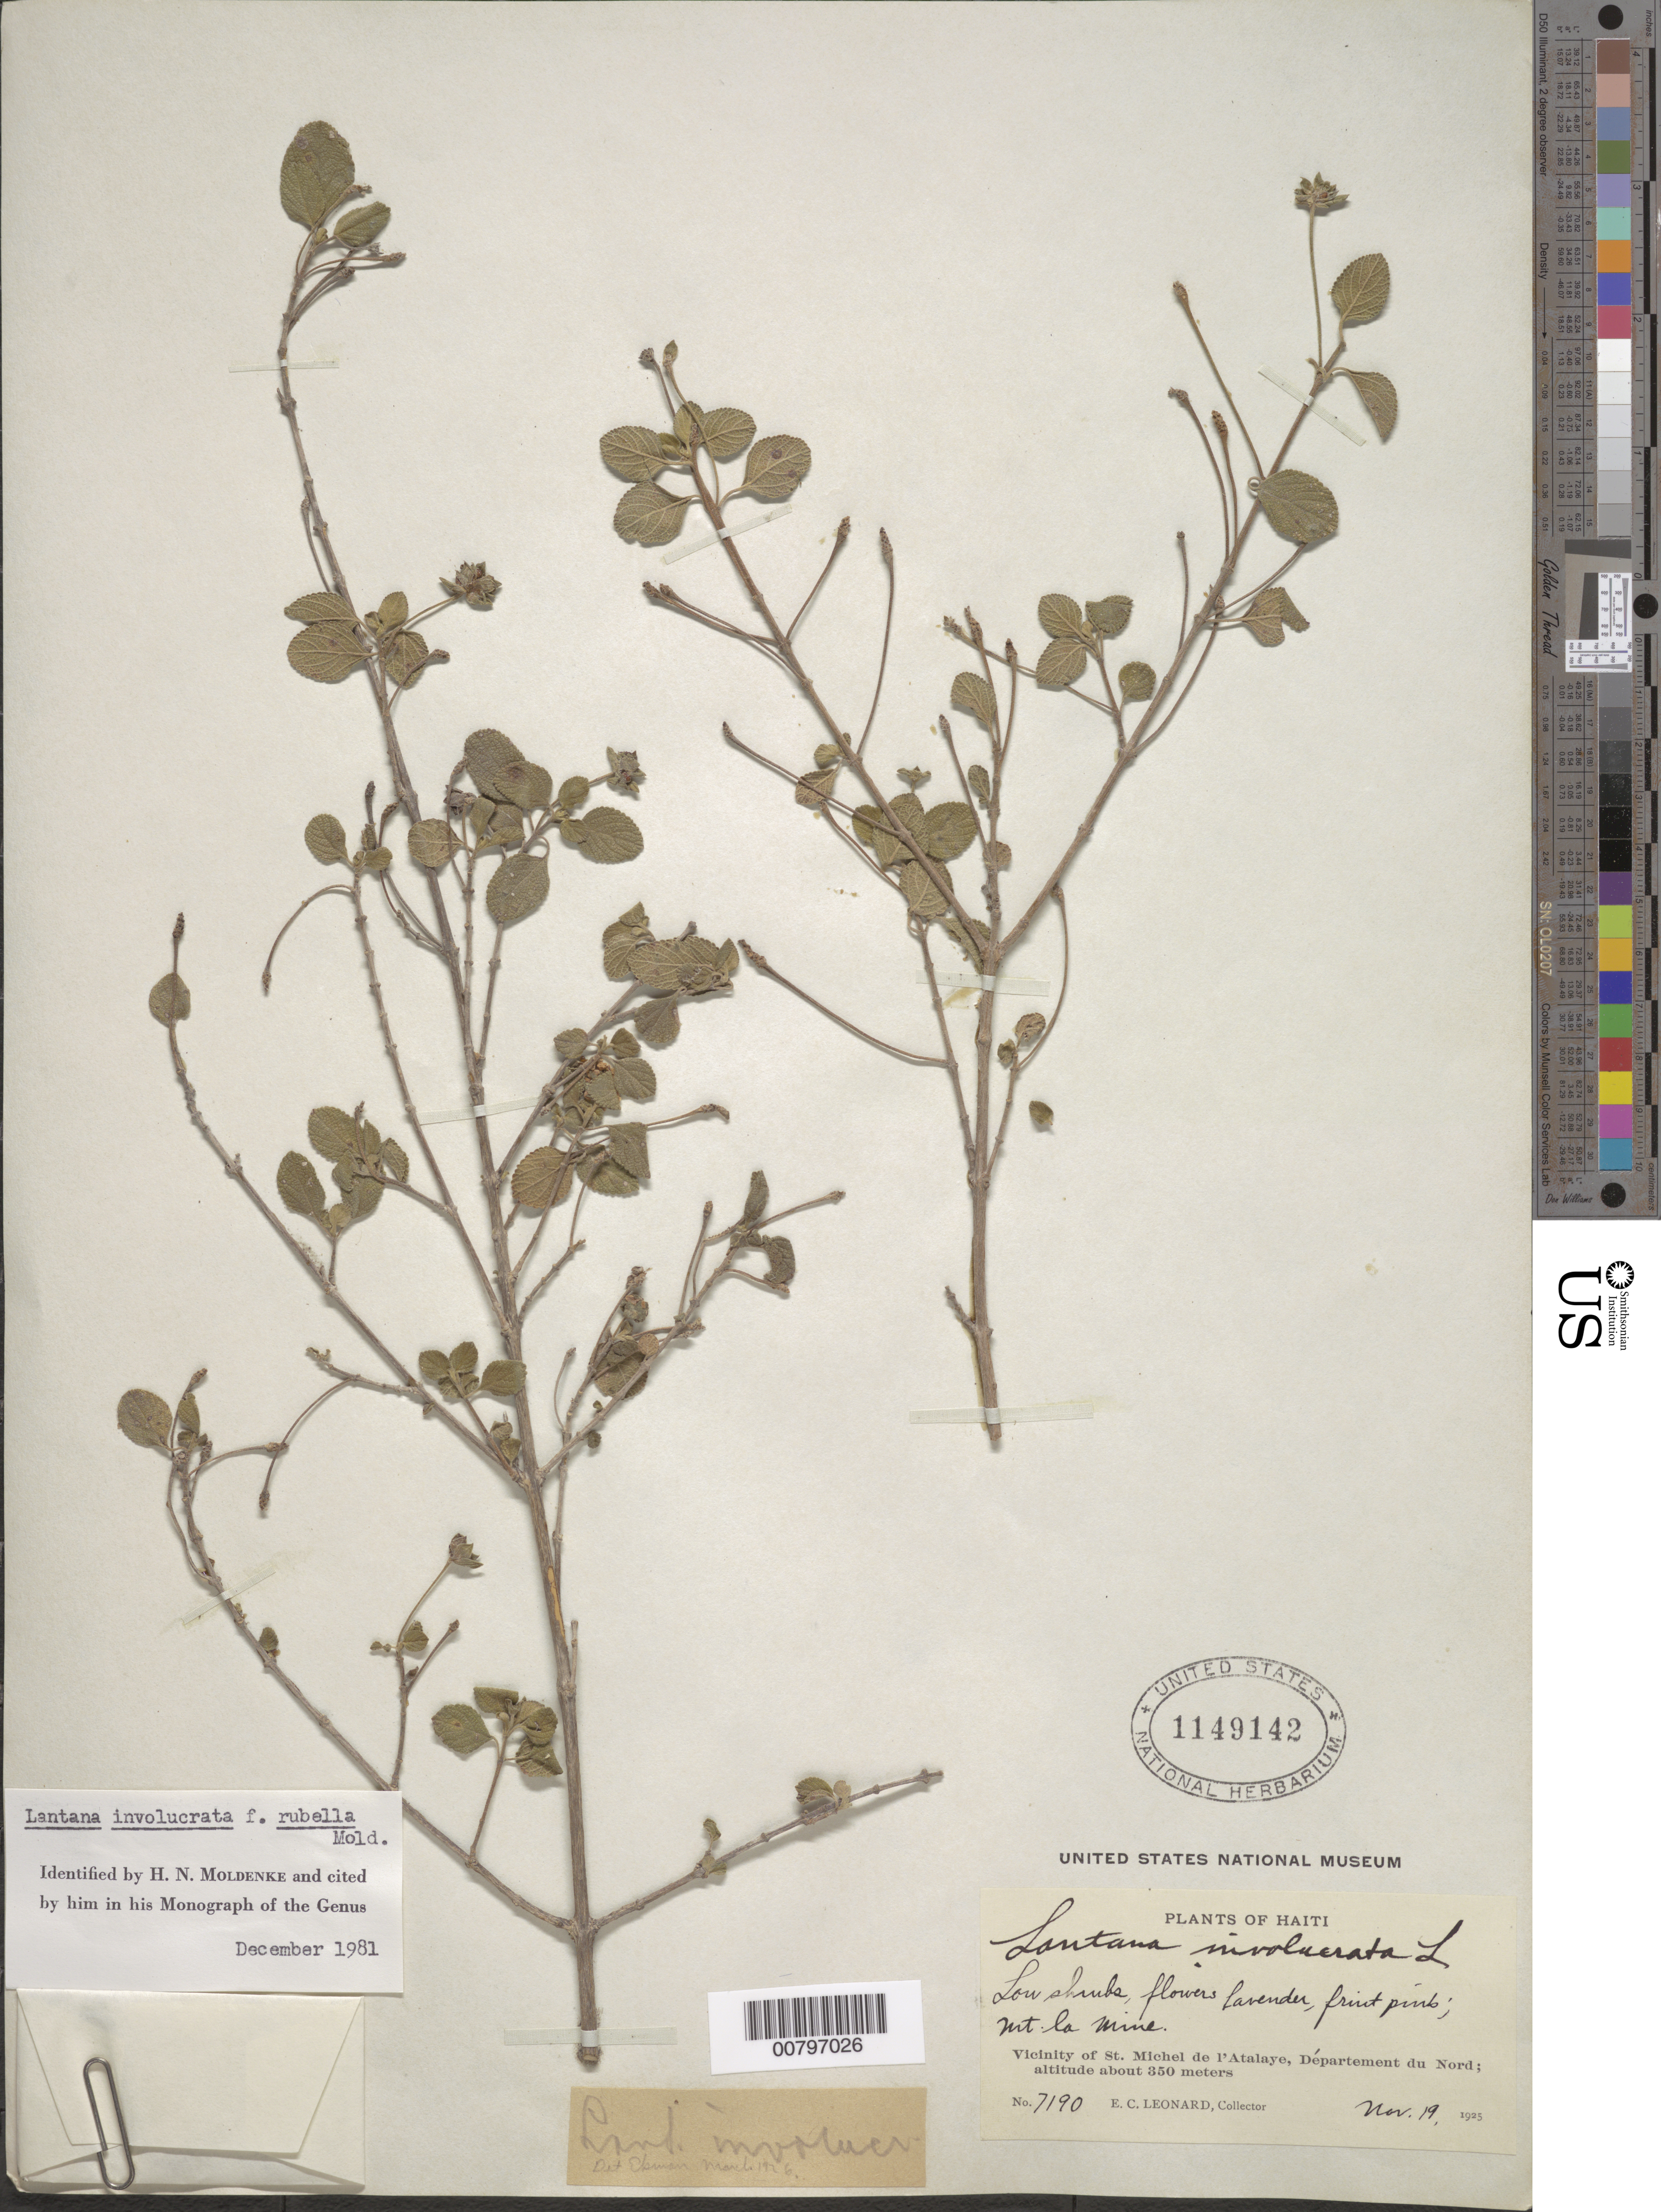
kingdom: Plantae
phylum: Tracheophyta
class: Magnoliopsida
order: Lamiales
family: Verbenaceae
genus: Lantana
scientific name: Lantana involucrata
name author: L.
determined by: Moldenke, H. N.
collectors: E. C. Leonard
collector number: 7190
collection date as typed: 19 Nov 1925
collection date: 1925-11-19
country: Haiti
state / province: Artibonite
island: Hispaniola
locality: Vicinity of St. Michel de l'Atalaye, Mt. la Mine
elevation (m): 350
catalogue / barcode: US 1149142